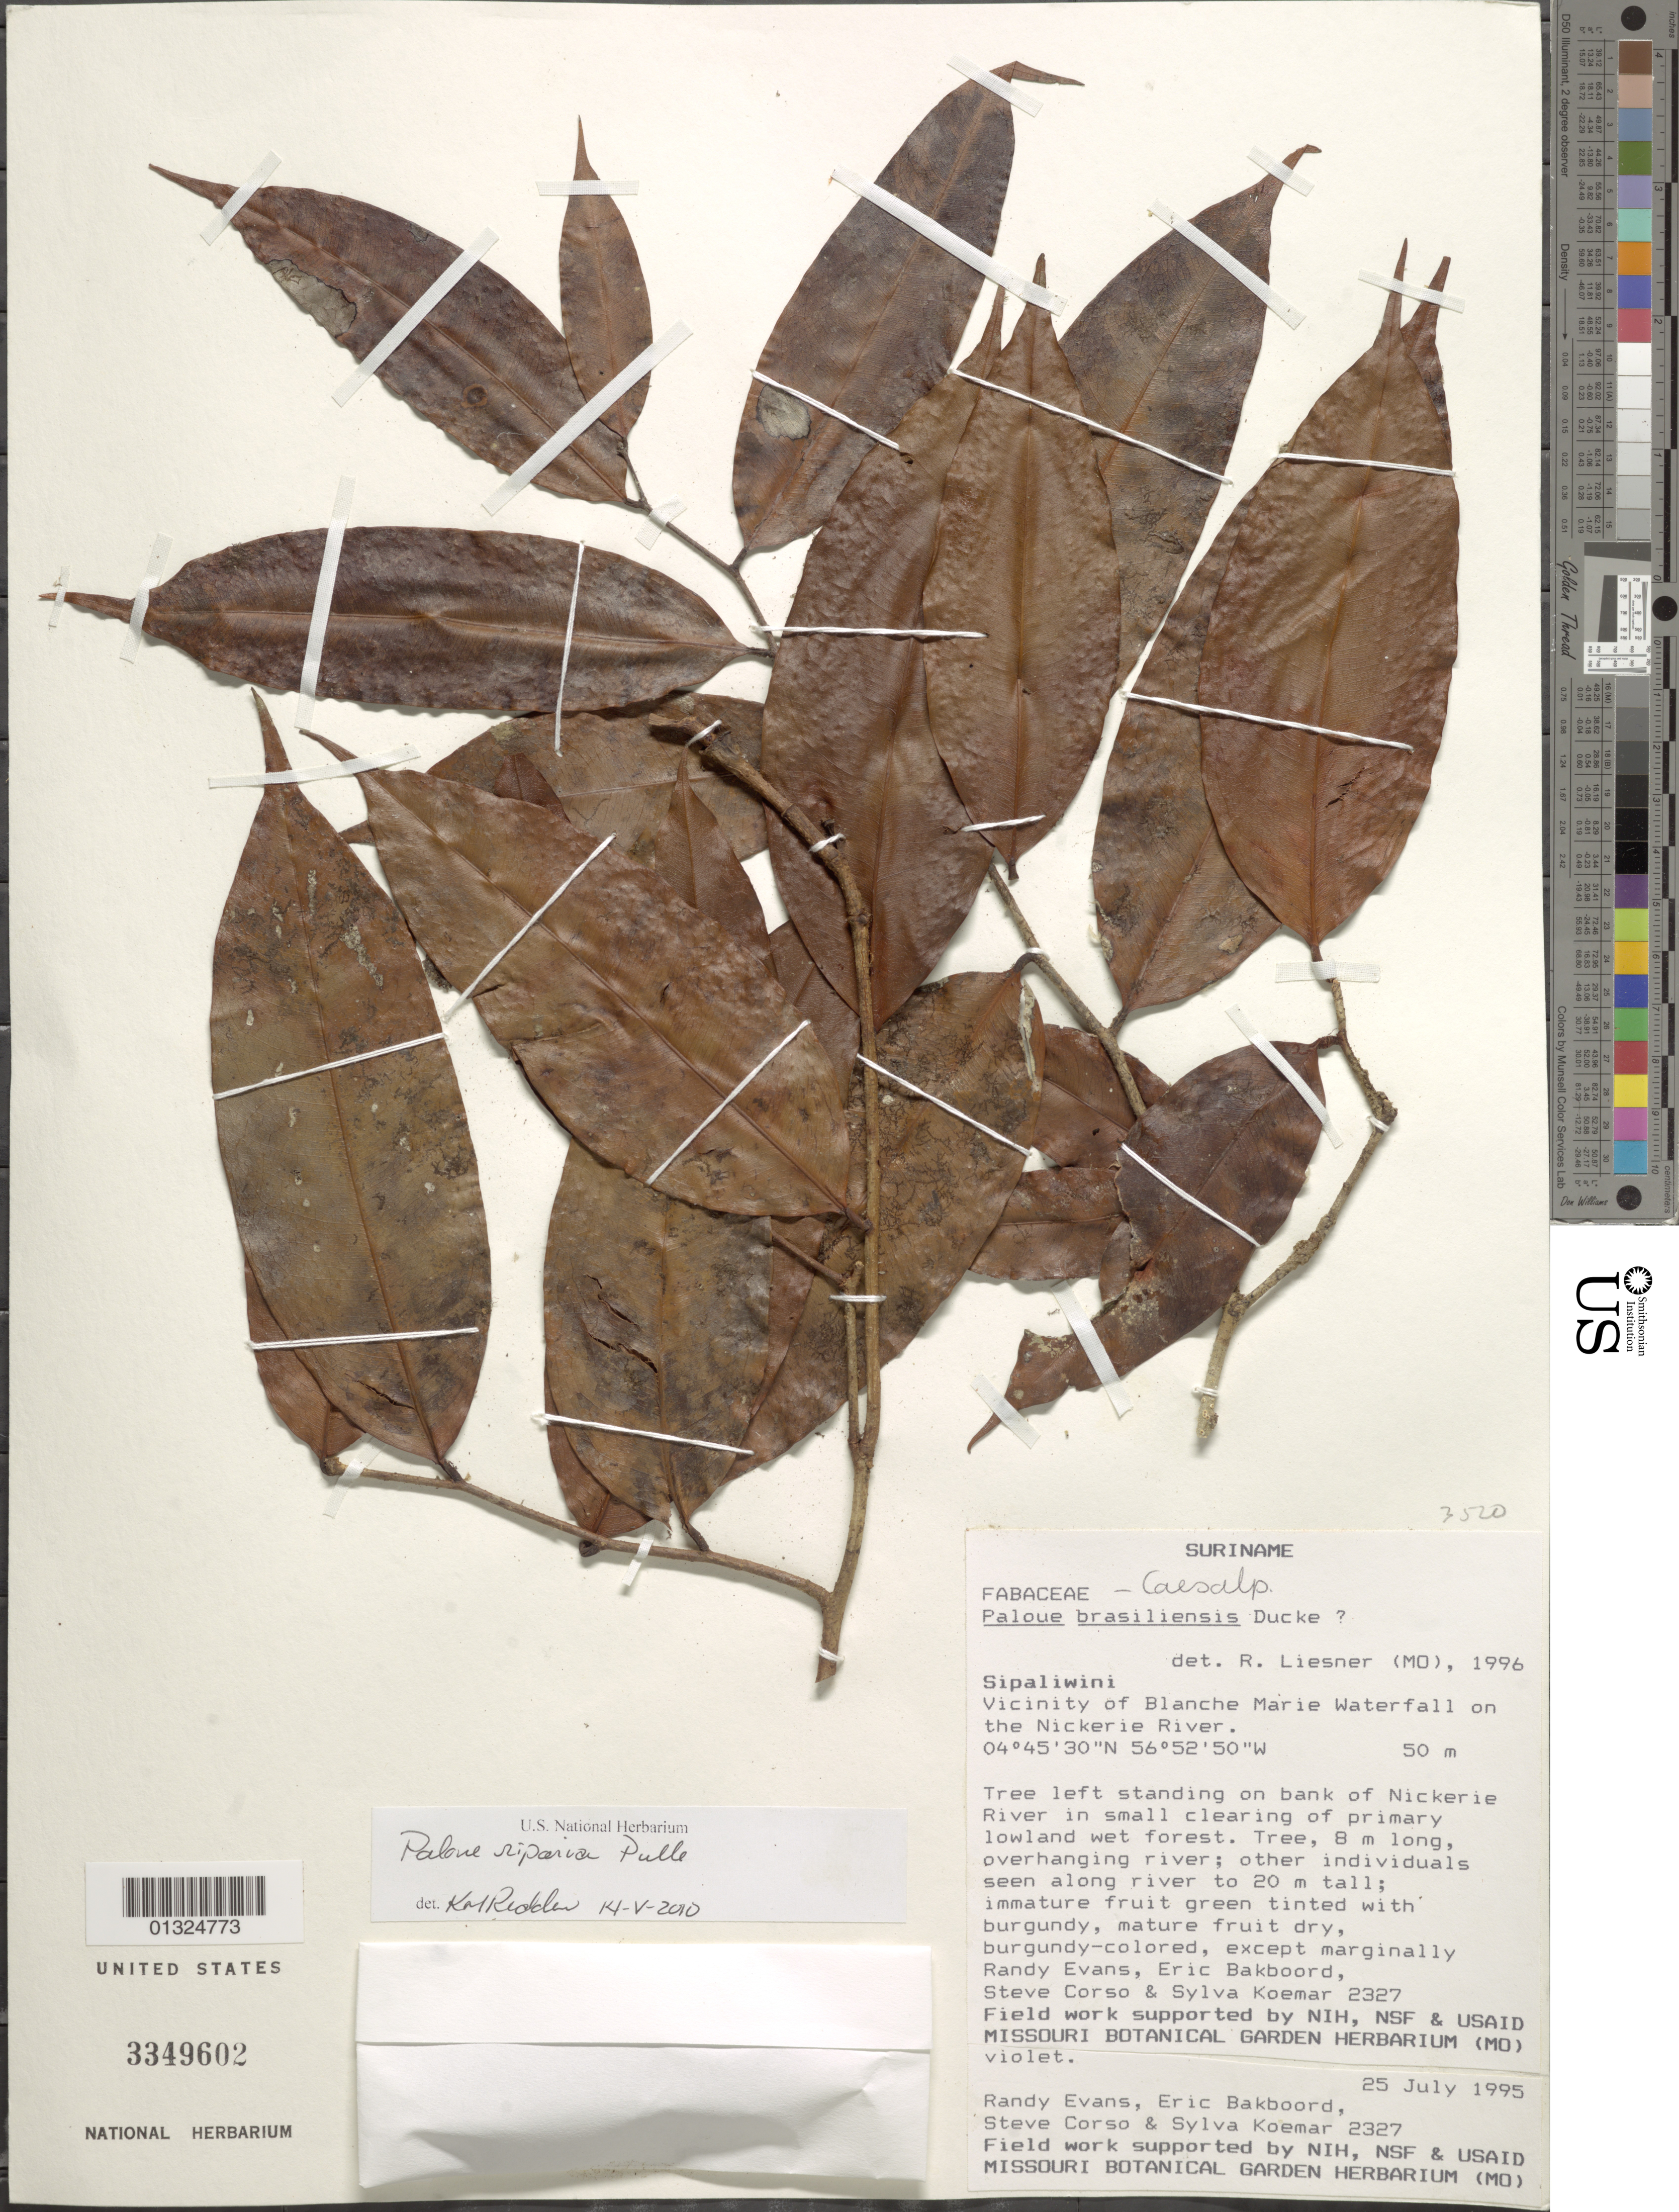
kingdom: Plantae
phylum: Tracheophyta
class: Magnoliopsida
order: Fabales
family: Fabaceae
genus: Paloue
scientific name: Paloue riparia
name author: Pulle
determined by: Redden, K. M.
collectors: R. Evans, E. Bakboord, S. Corso & S. Koemar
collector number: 2327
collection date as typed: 25-Jul-95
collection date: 1995-07-25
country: Suriname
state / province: Sipaliwini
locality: Blanche Marie Waterfall, vic., on Nickerie R.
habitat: Left standing on bank of Nickerie River in small clearing of primary lowland wet forest. Overhanging river. Other individuals seen along river to 20m tall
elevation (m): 50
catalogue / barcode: US 3349602